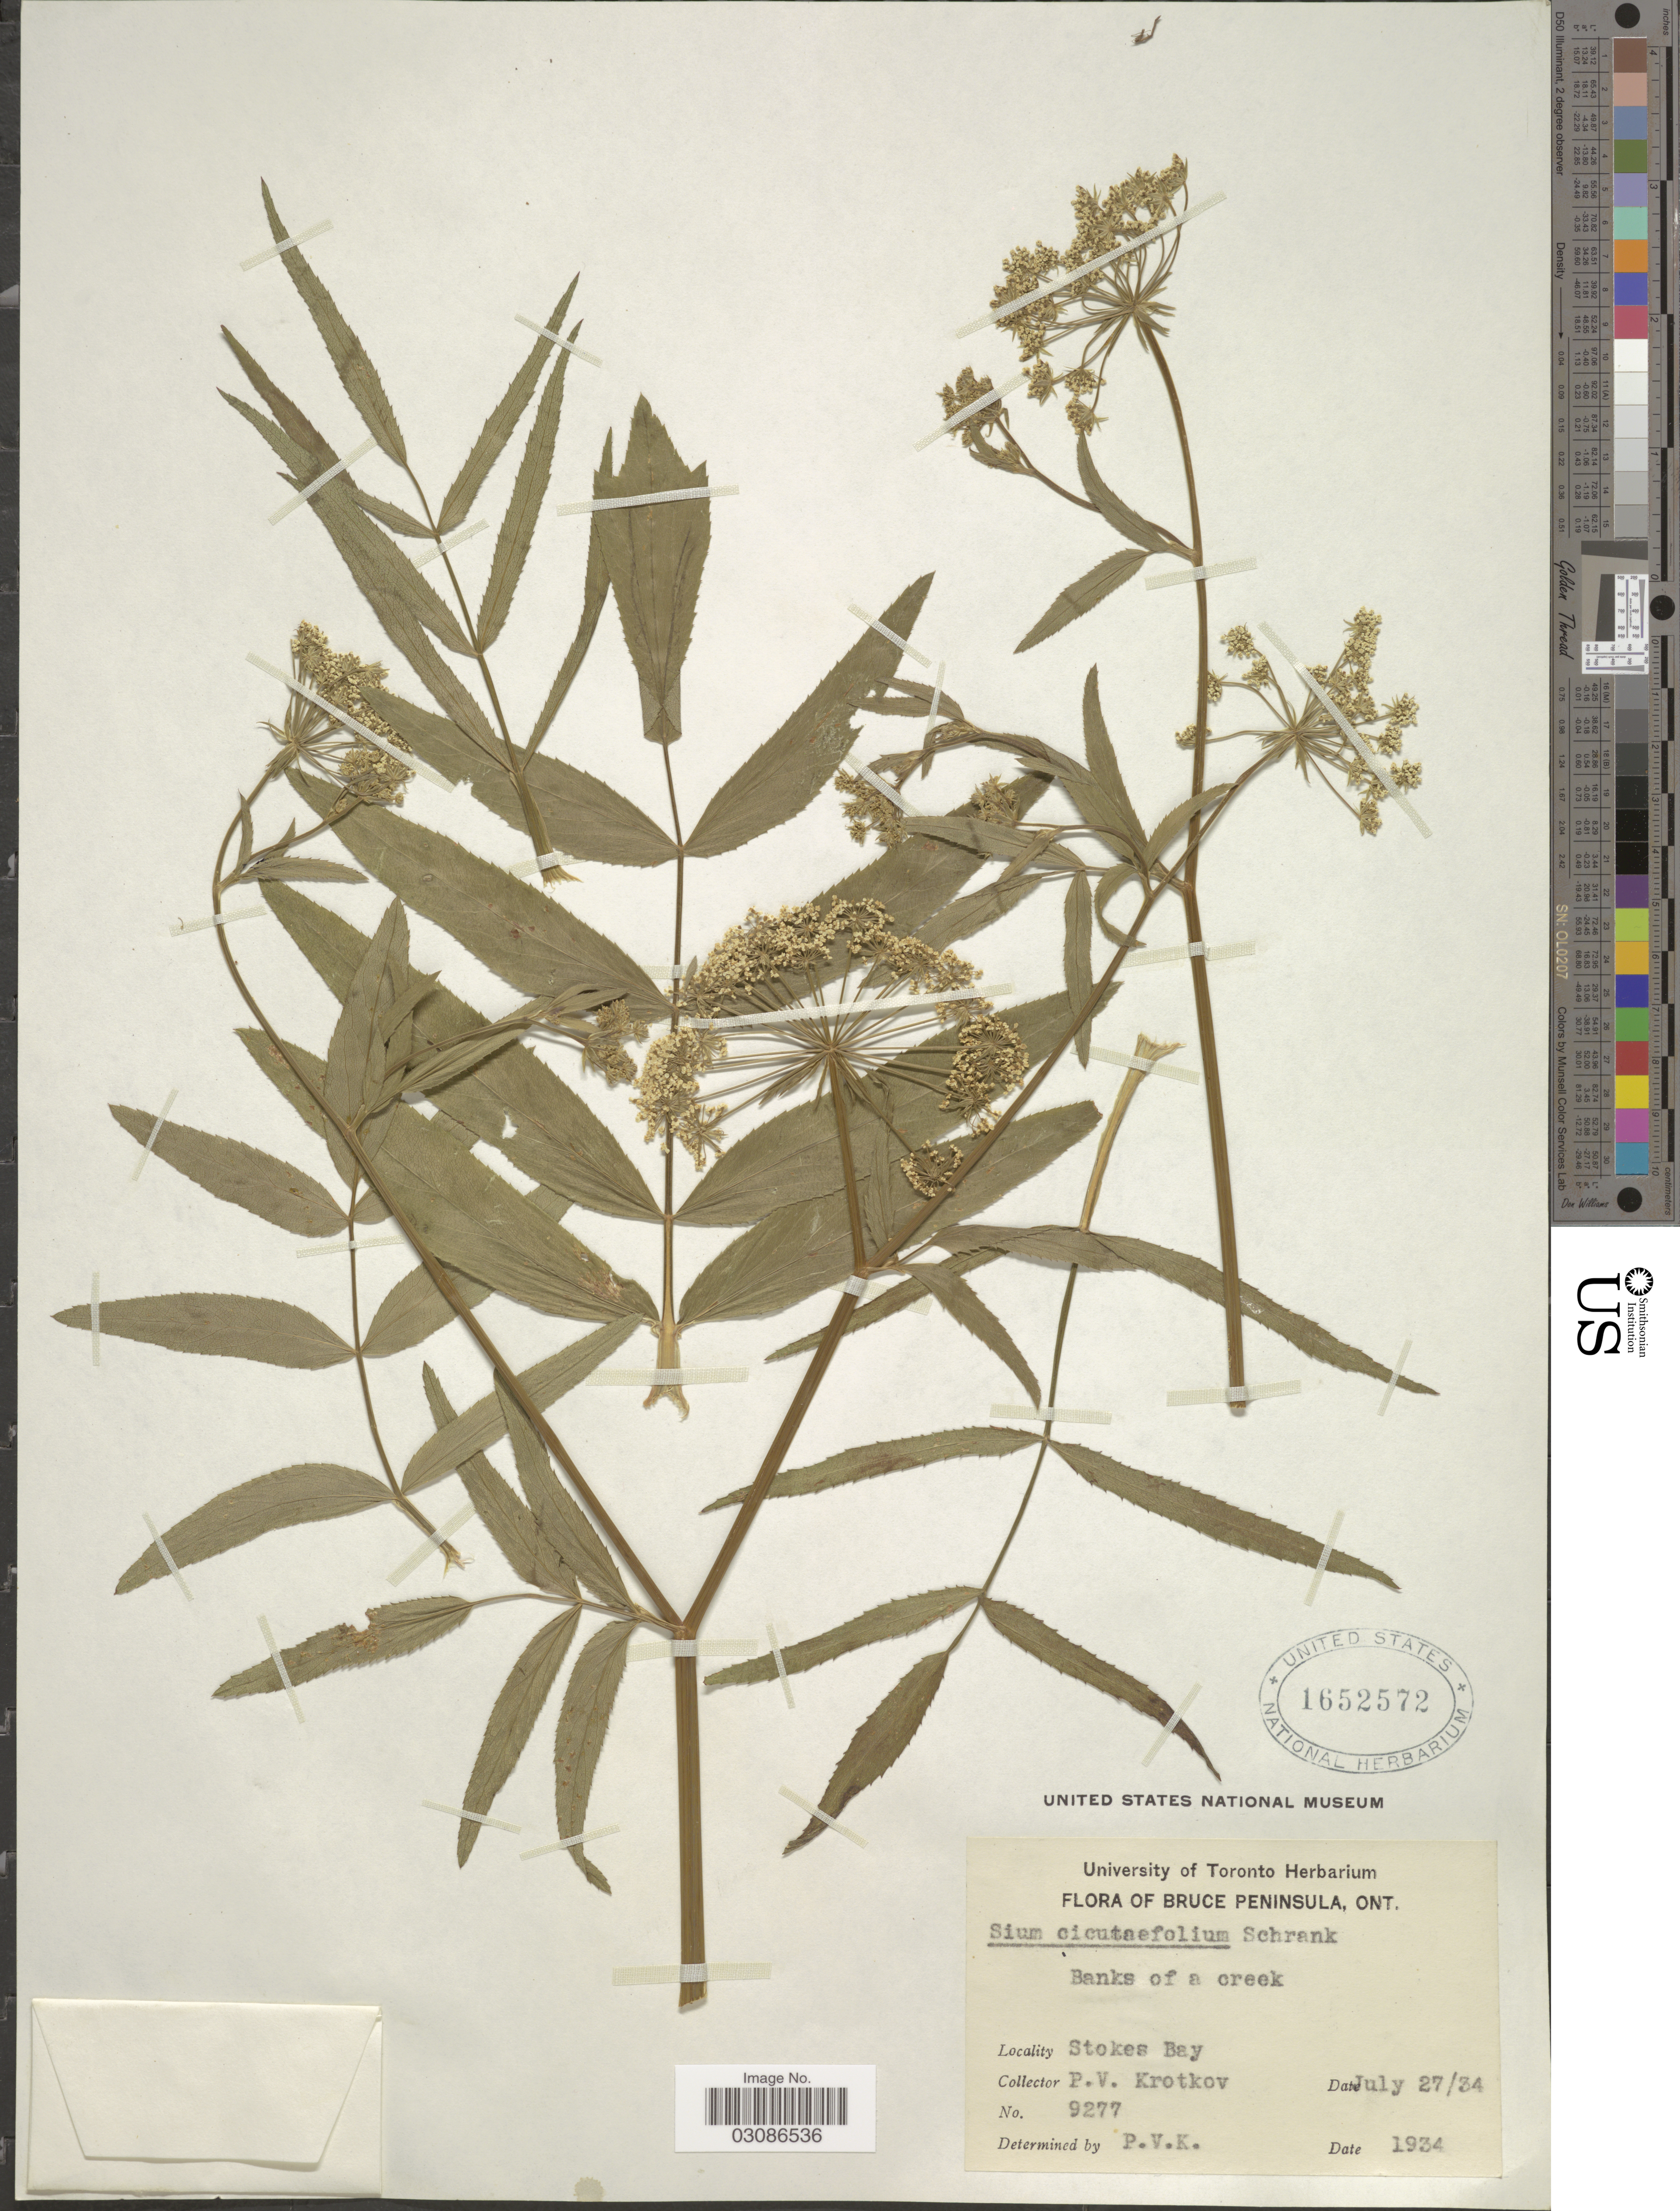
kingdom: Plantae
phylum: Tracheophyta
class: Magnoliopsida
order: Apiales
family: Apiaceae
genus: Sium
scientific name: Sium suave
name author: Walter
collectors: P. V. Krotkov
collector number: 9277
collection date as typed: Transcribed d/m/y: 27/7/34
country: Canada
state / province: Ontario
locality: Bruce Peninsula, Banks of a creek, Stokes Bay.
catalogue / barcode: US 1652572